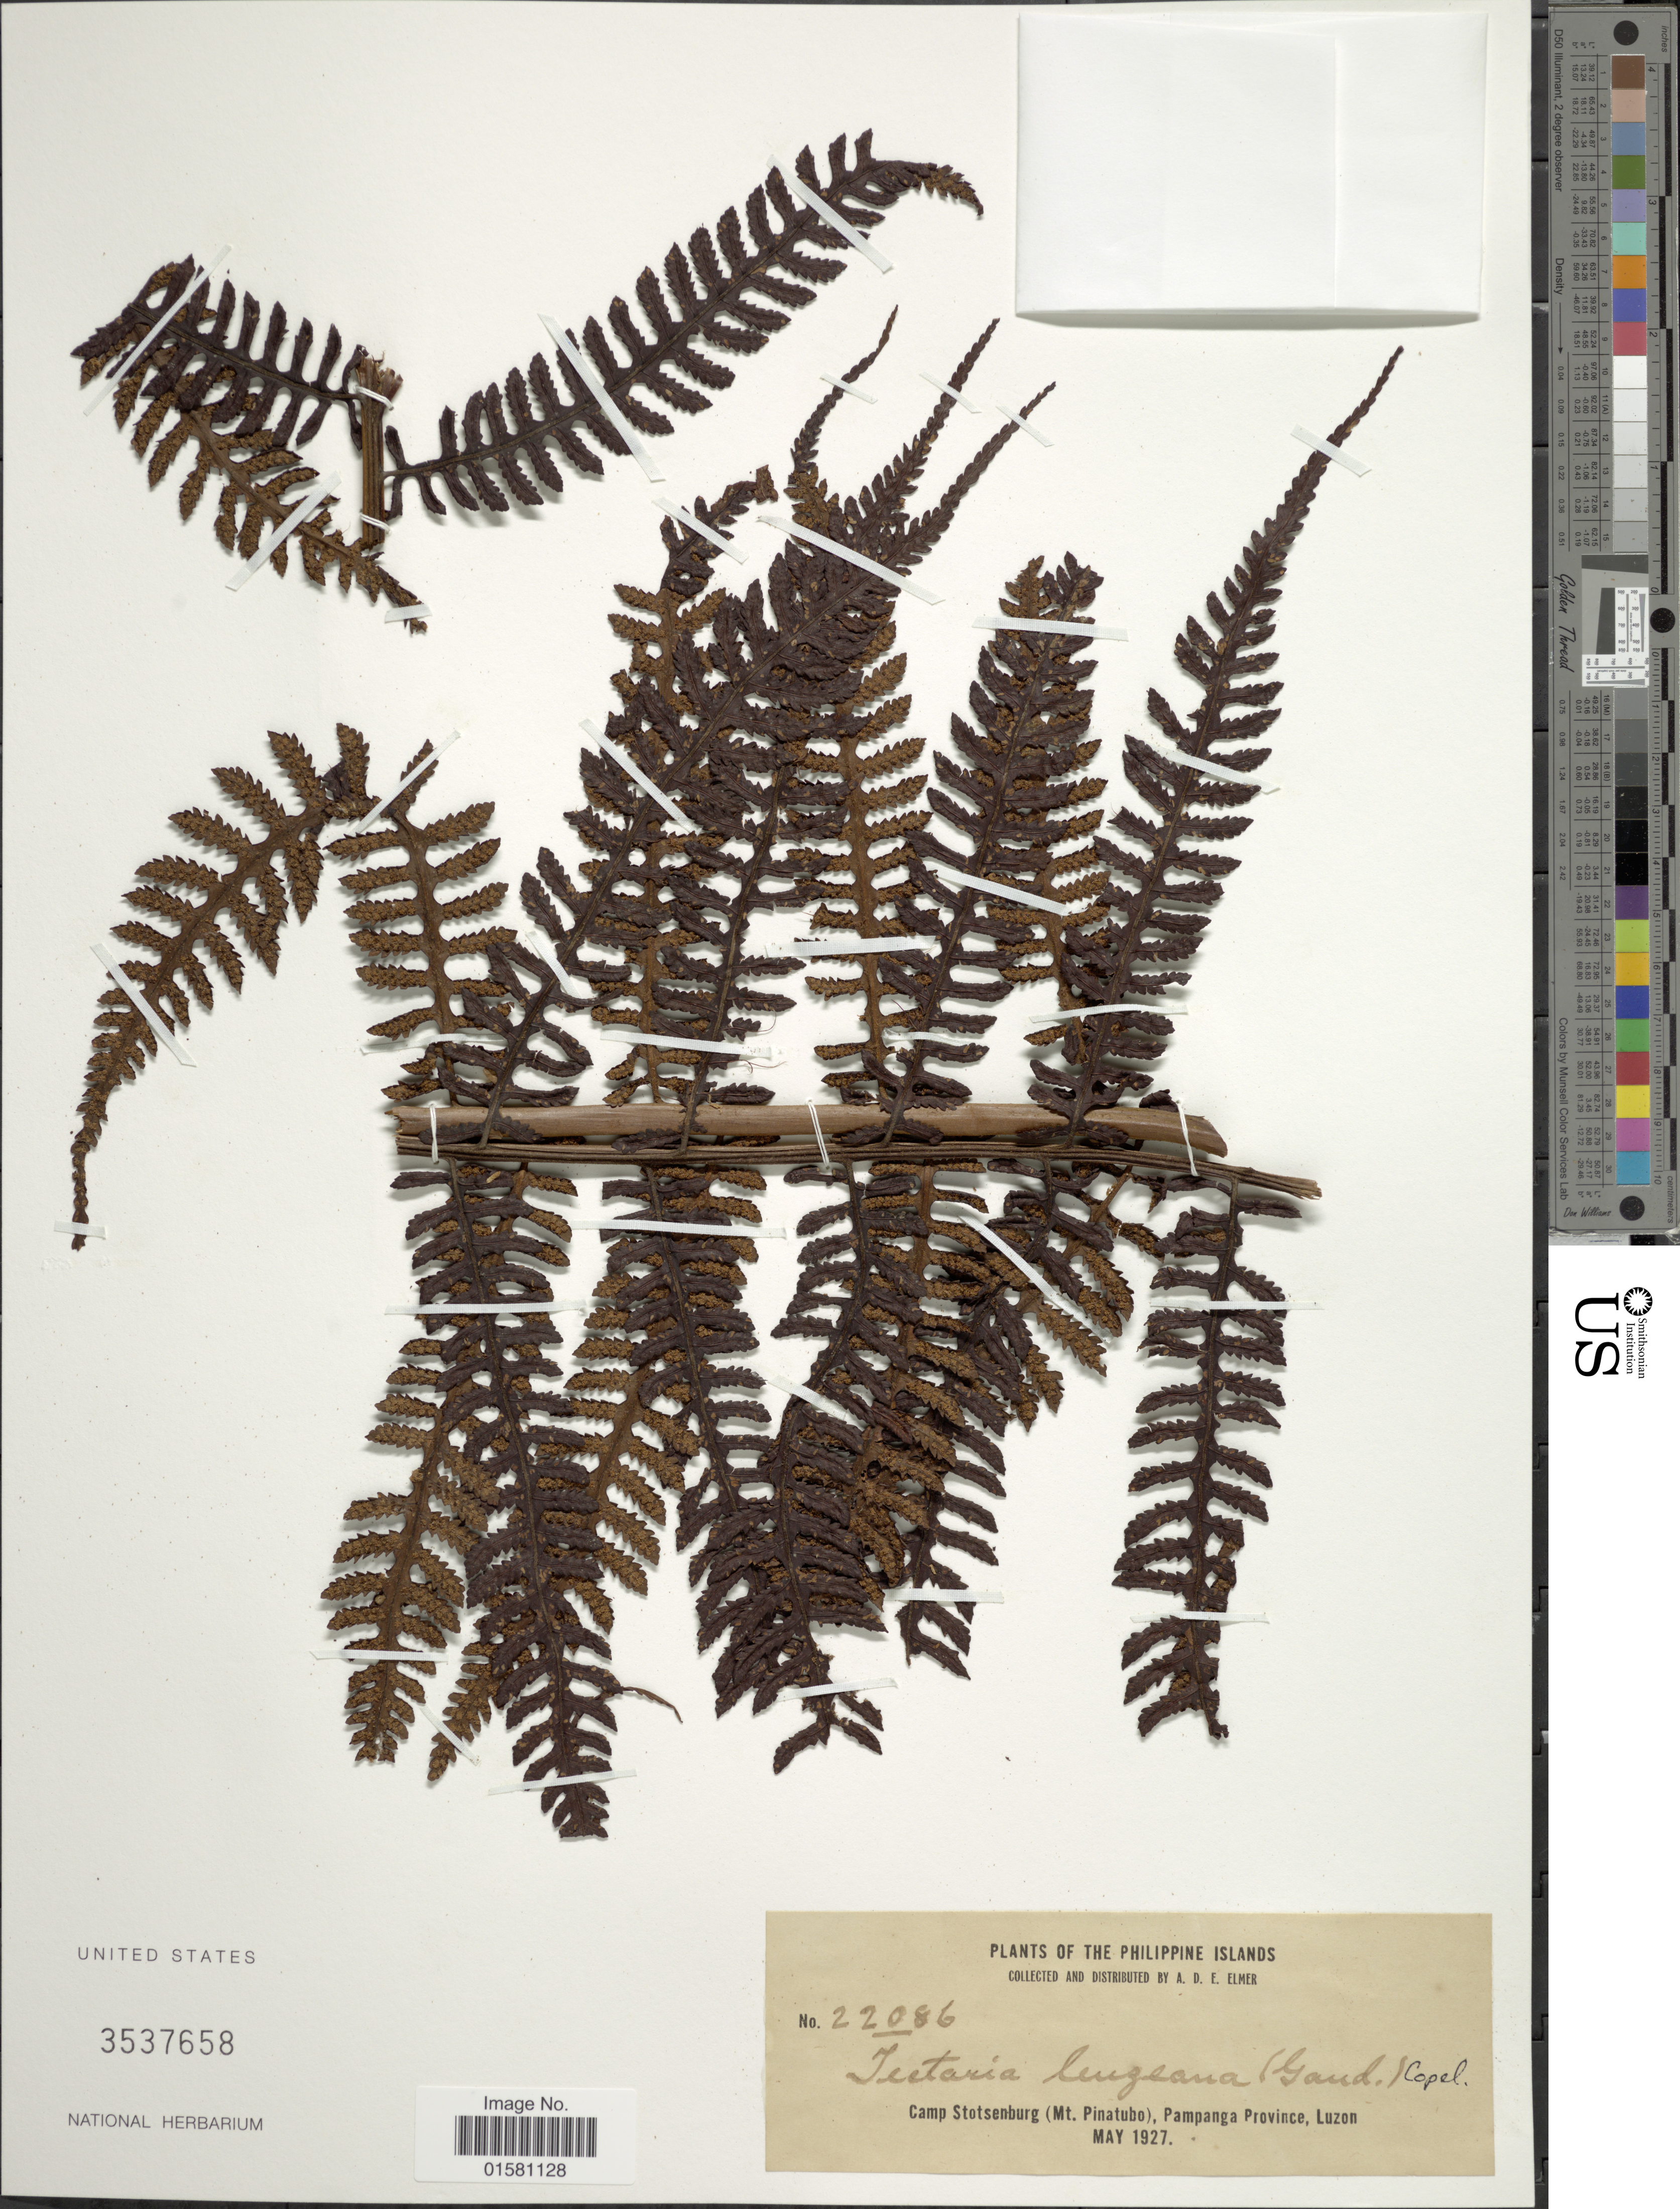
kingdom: Plantae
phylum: Tracheophyta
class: Polypodiopsida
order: Polypodiales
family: Tectariaceae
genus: Tectaria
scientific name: Tectaria leuzeana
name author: (Gaudich.) Copel.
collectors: A. D. E. Elmer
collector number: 22086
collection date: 1927-05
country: Philippines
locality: Camp Stotsenburg (Mt. Pinatubo), Pampanga Province, Luzon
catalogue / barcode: US 3537658